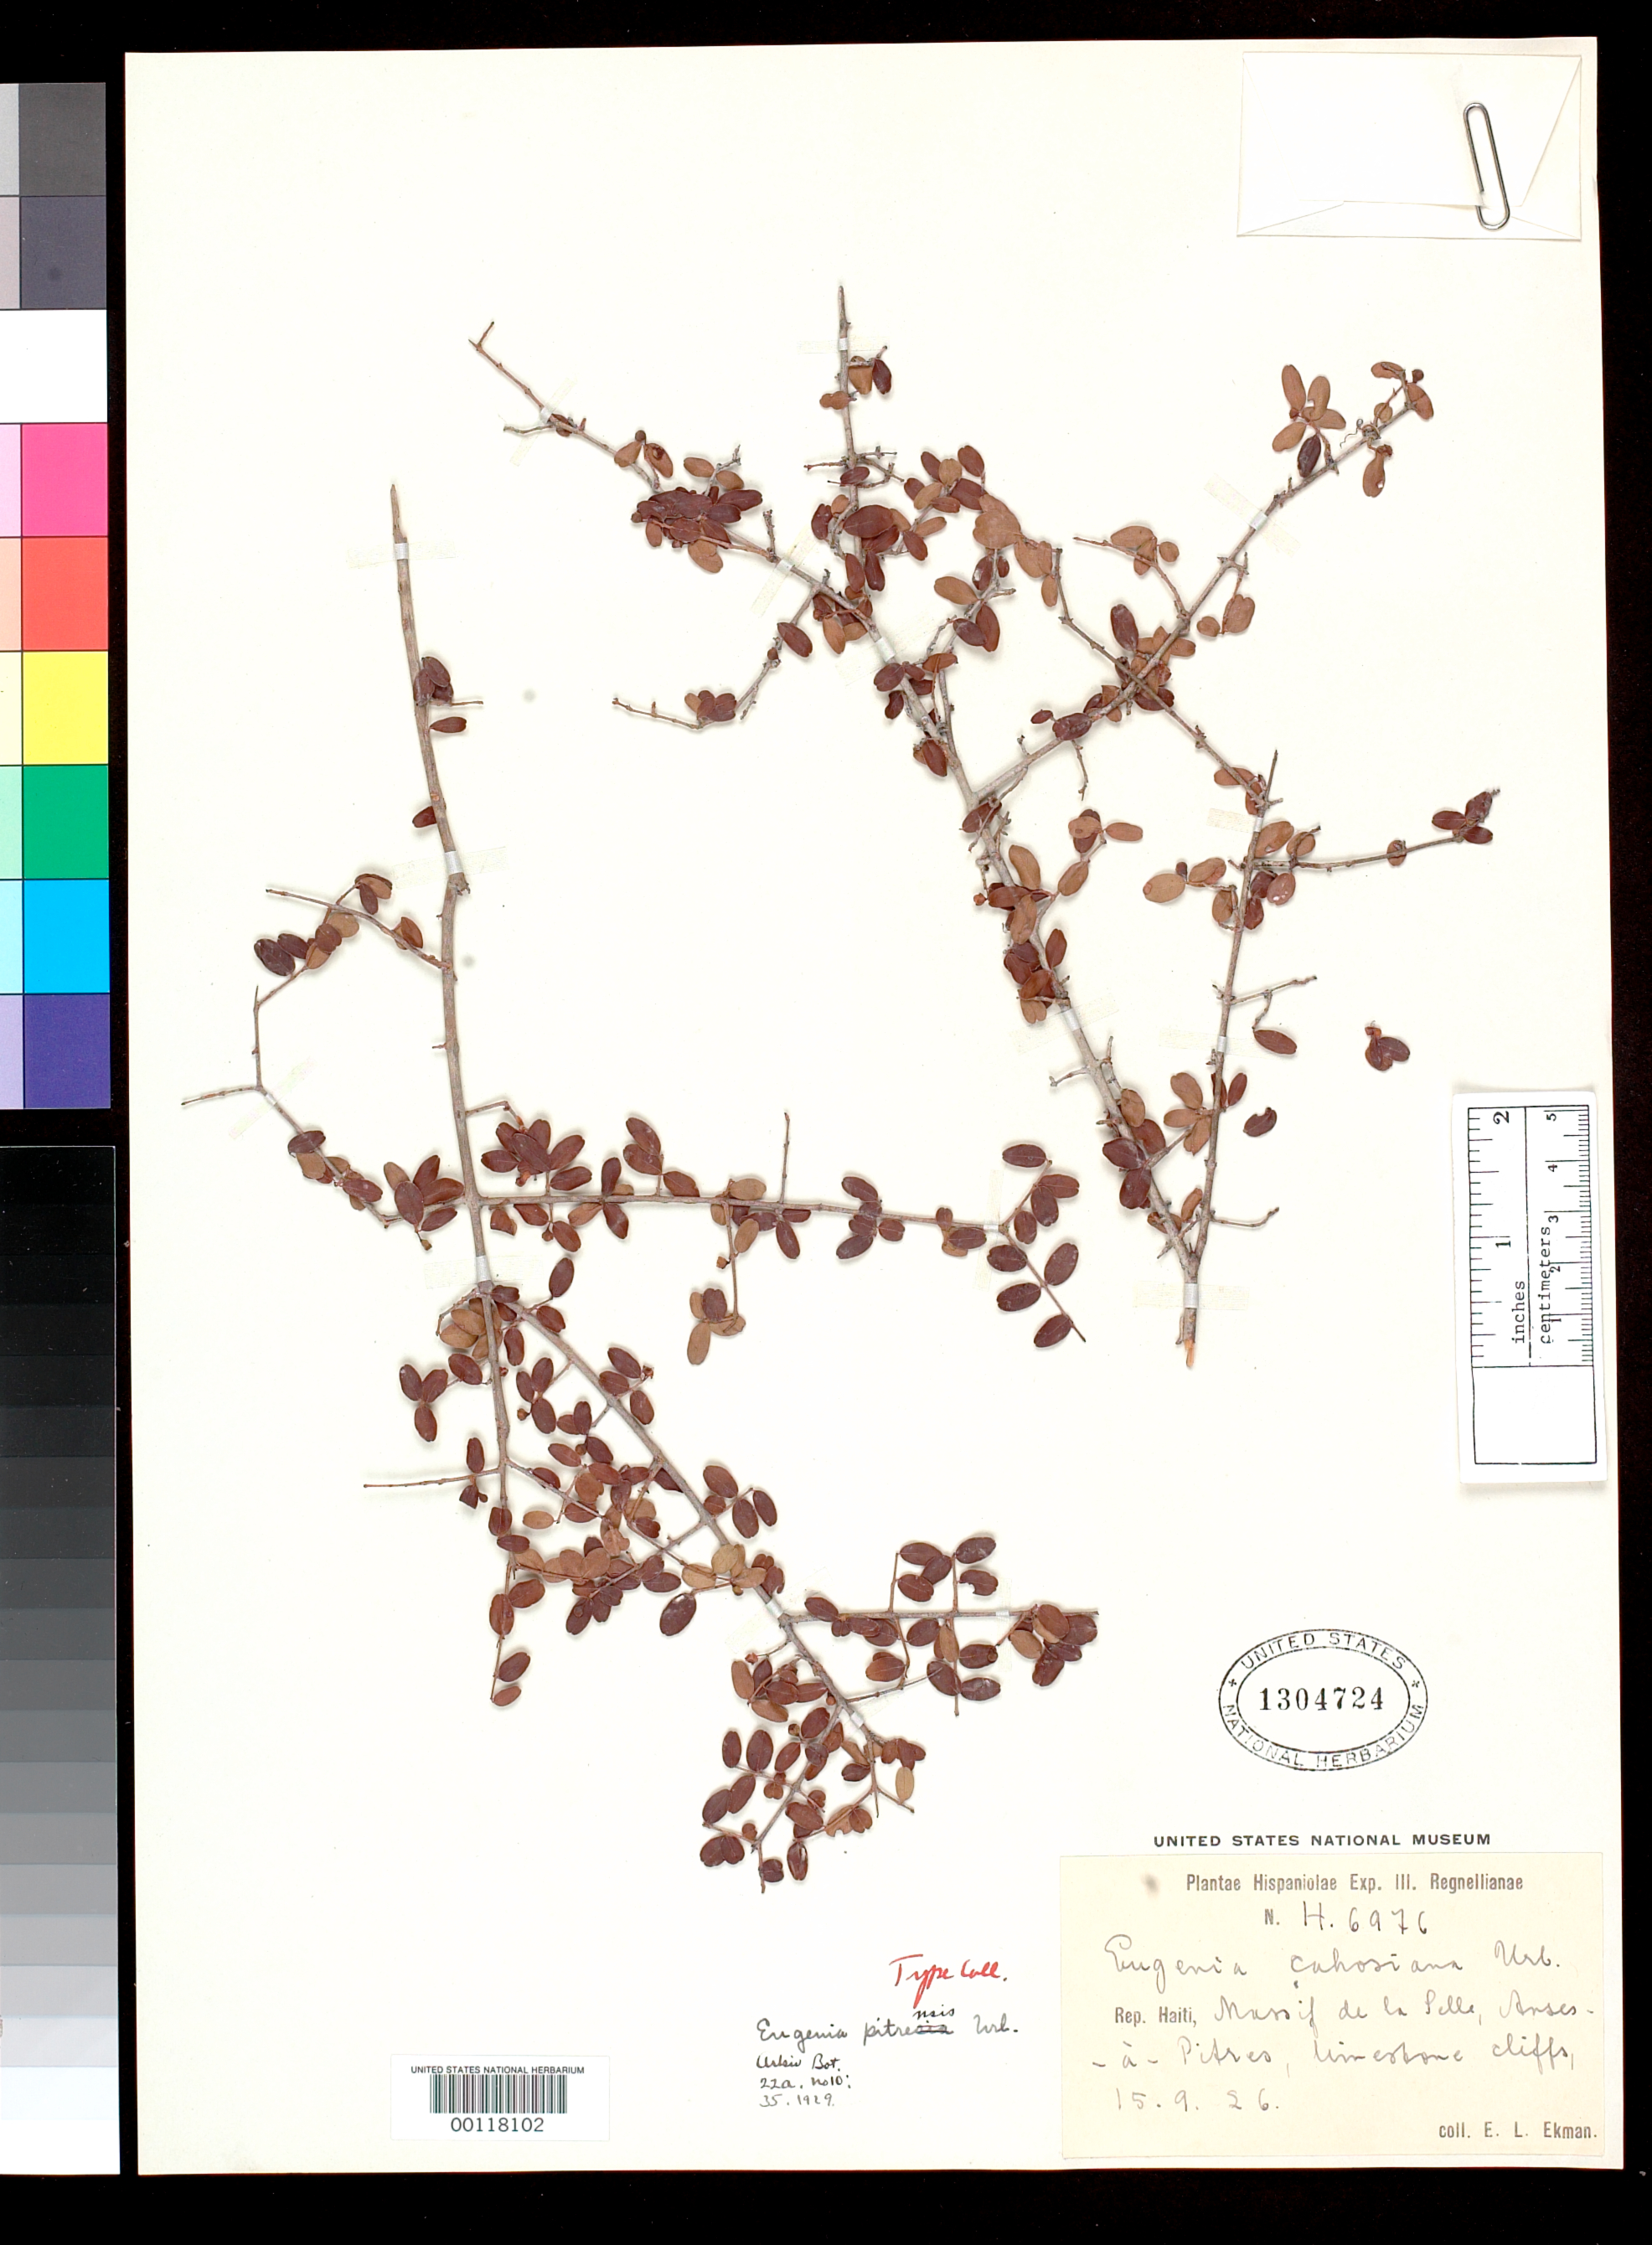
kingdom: Plantae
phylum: Tracheophyta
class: Magnoliopsida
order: Myrtales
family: Myrtaceae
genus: Eugenia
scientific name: Eugenia pitrensis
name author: Urb.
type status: Isotype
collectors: E. L. Ekman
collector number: H 6976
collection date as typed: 15 Sep 1926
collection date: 1926-09-15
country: Haiti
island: Hispaniola Island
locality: Massif de La Sellem, Morne des Commissaires, Anses-a-Pitre.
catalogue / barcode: US 1304724